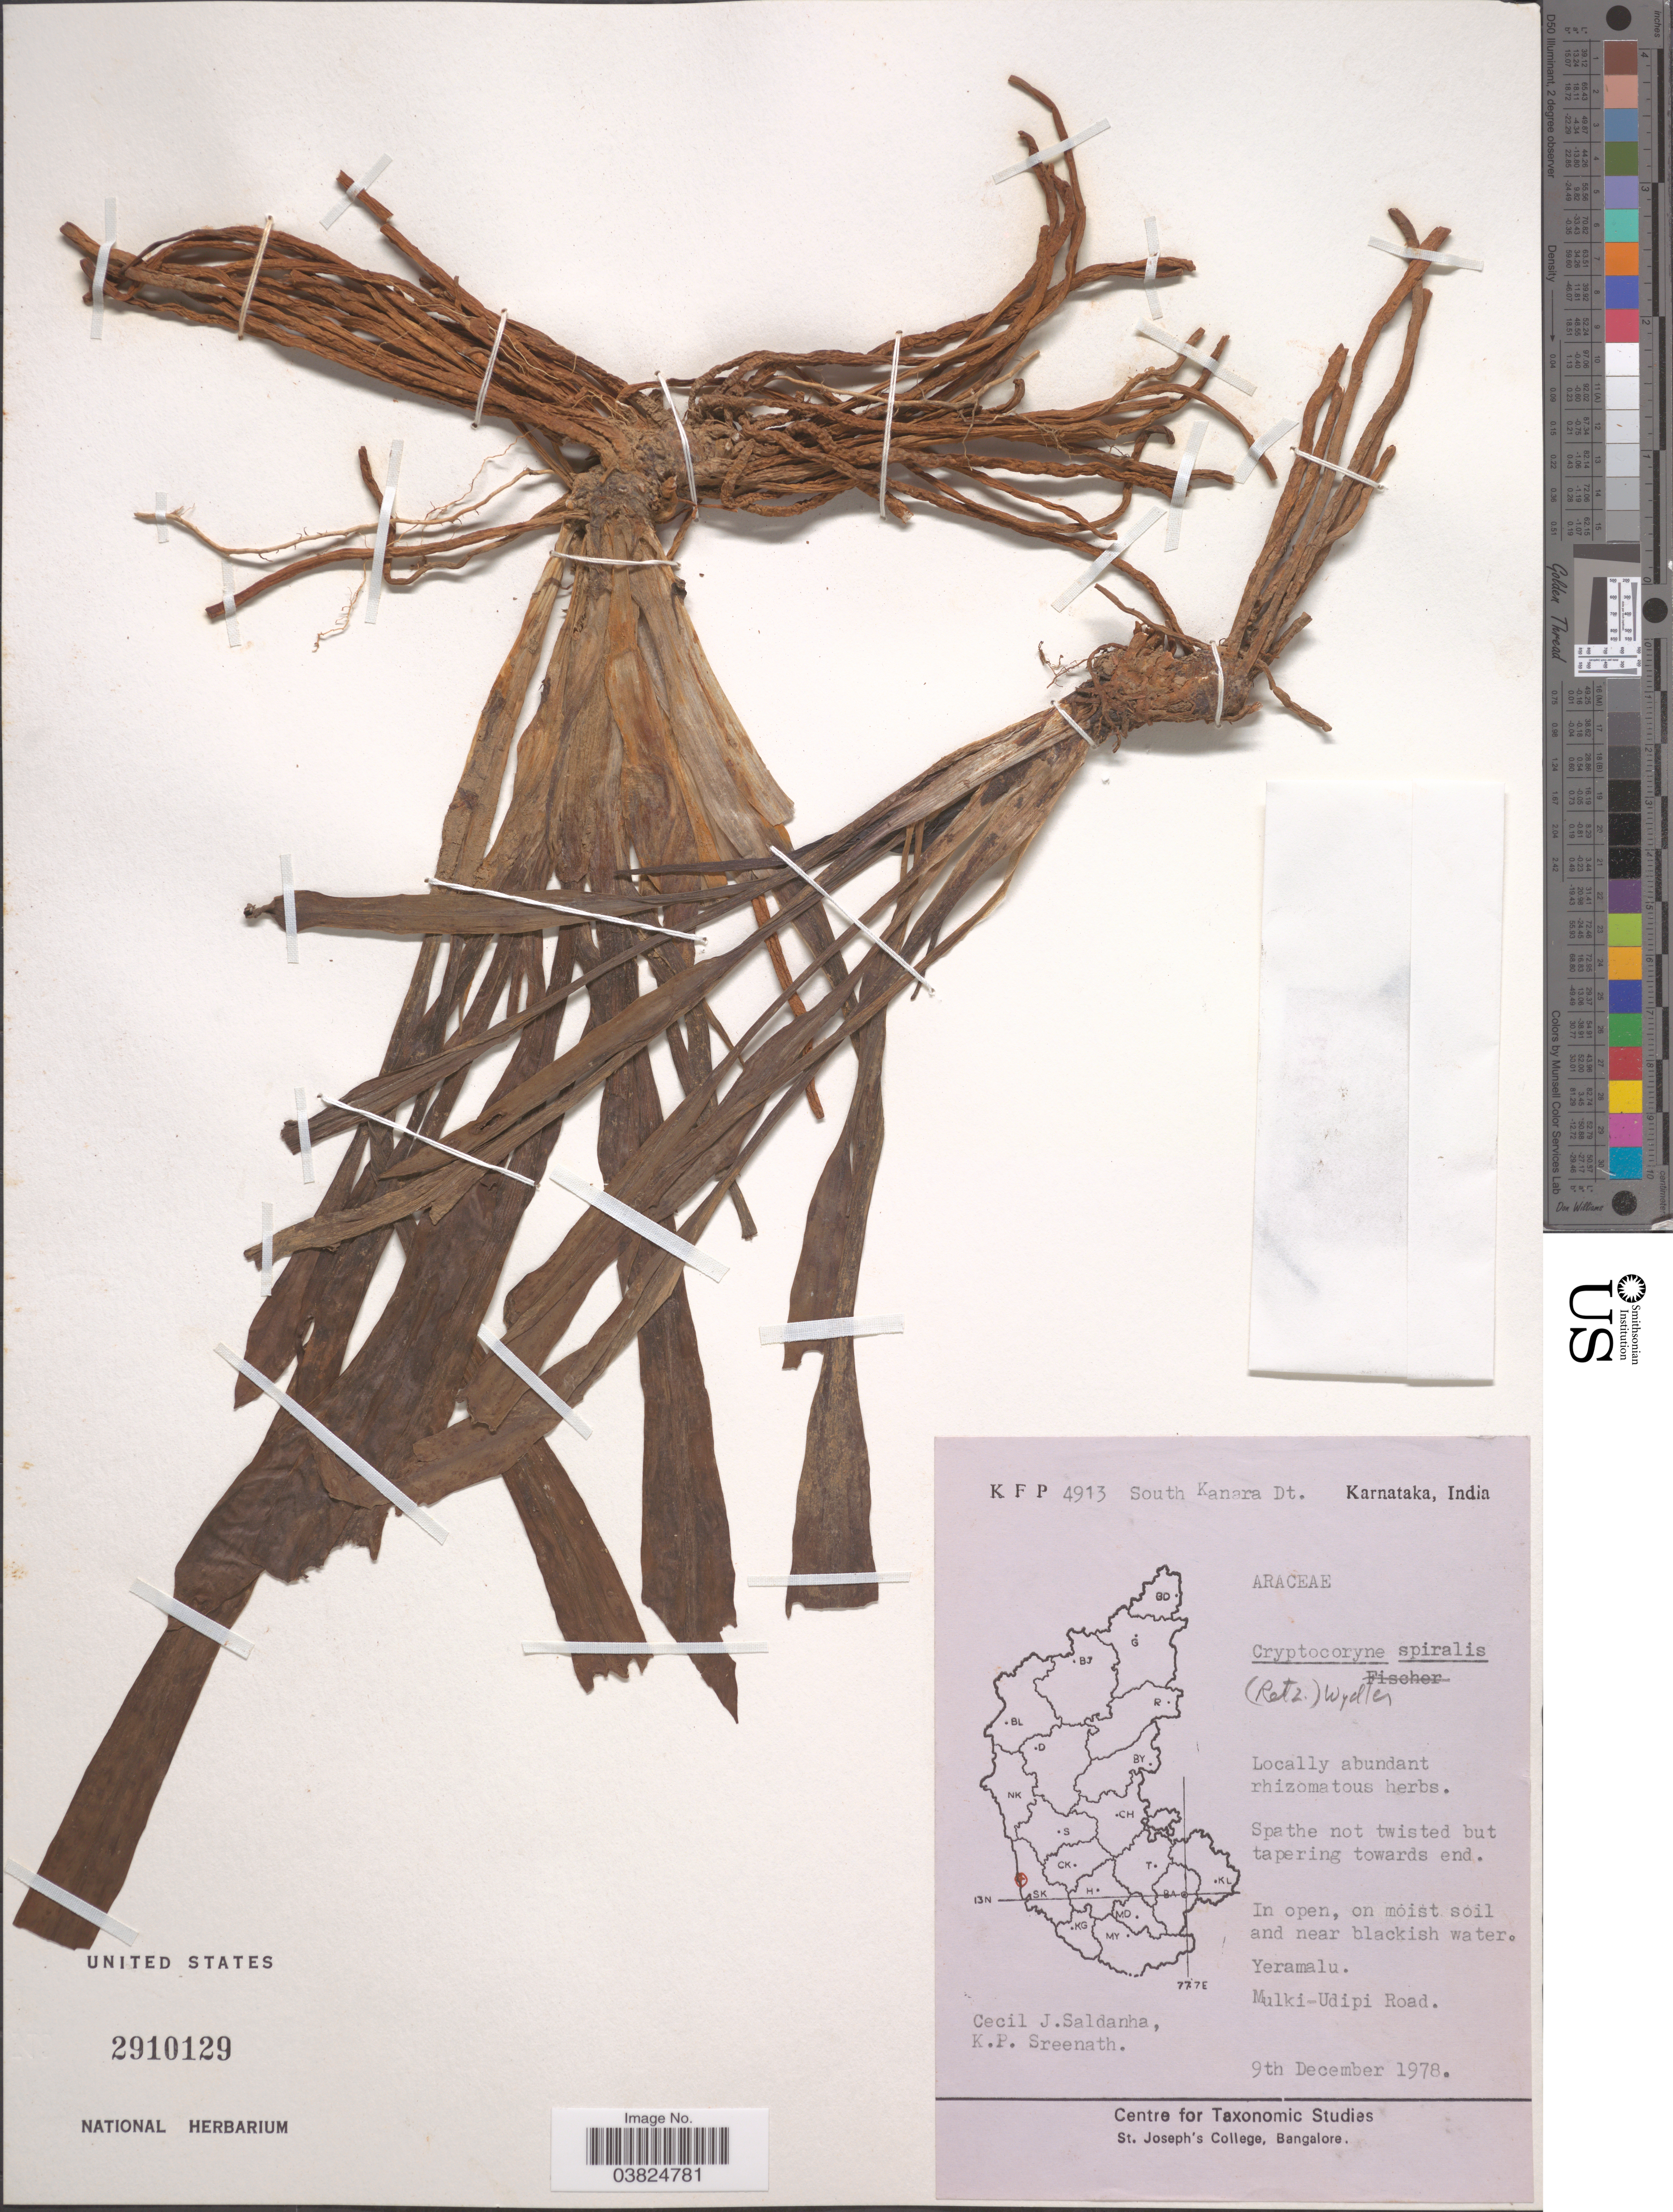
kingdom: Plantae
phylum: Tracheophyta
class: Liliopsida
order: Alismatales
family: Araceae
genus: Cryptocoryne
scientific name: Cryptocoryne spiralis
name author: (Retz.) Fisch. ex Wydler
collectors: C. J. Saldanha & K. Sreenath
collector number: KFP4913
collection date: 1978-12-09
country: India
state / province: Karnataka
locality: South Kanara Dt. Yeramalu. Mulki-Udipi Road.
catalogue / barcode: US 2910129